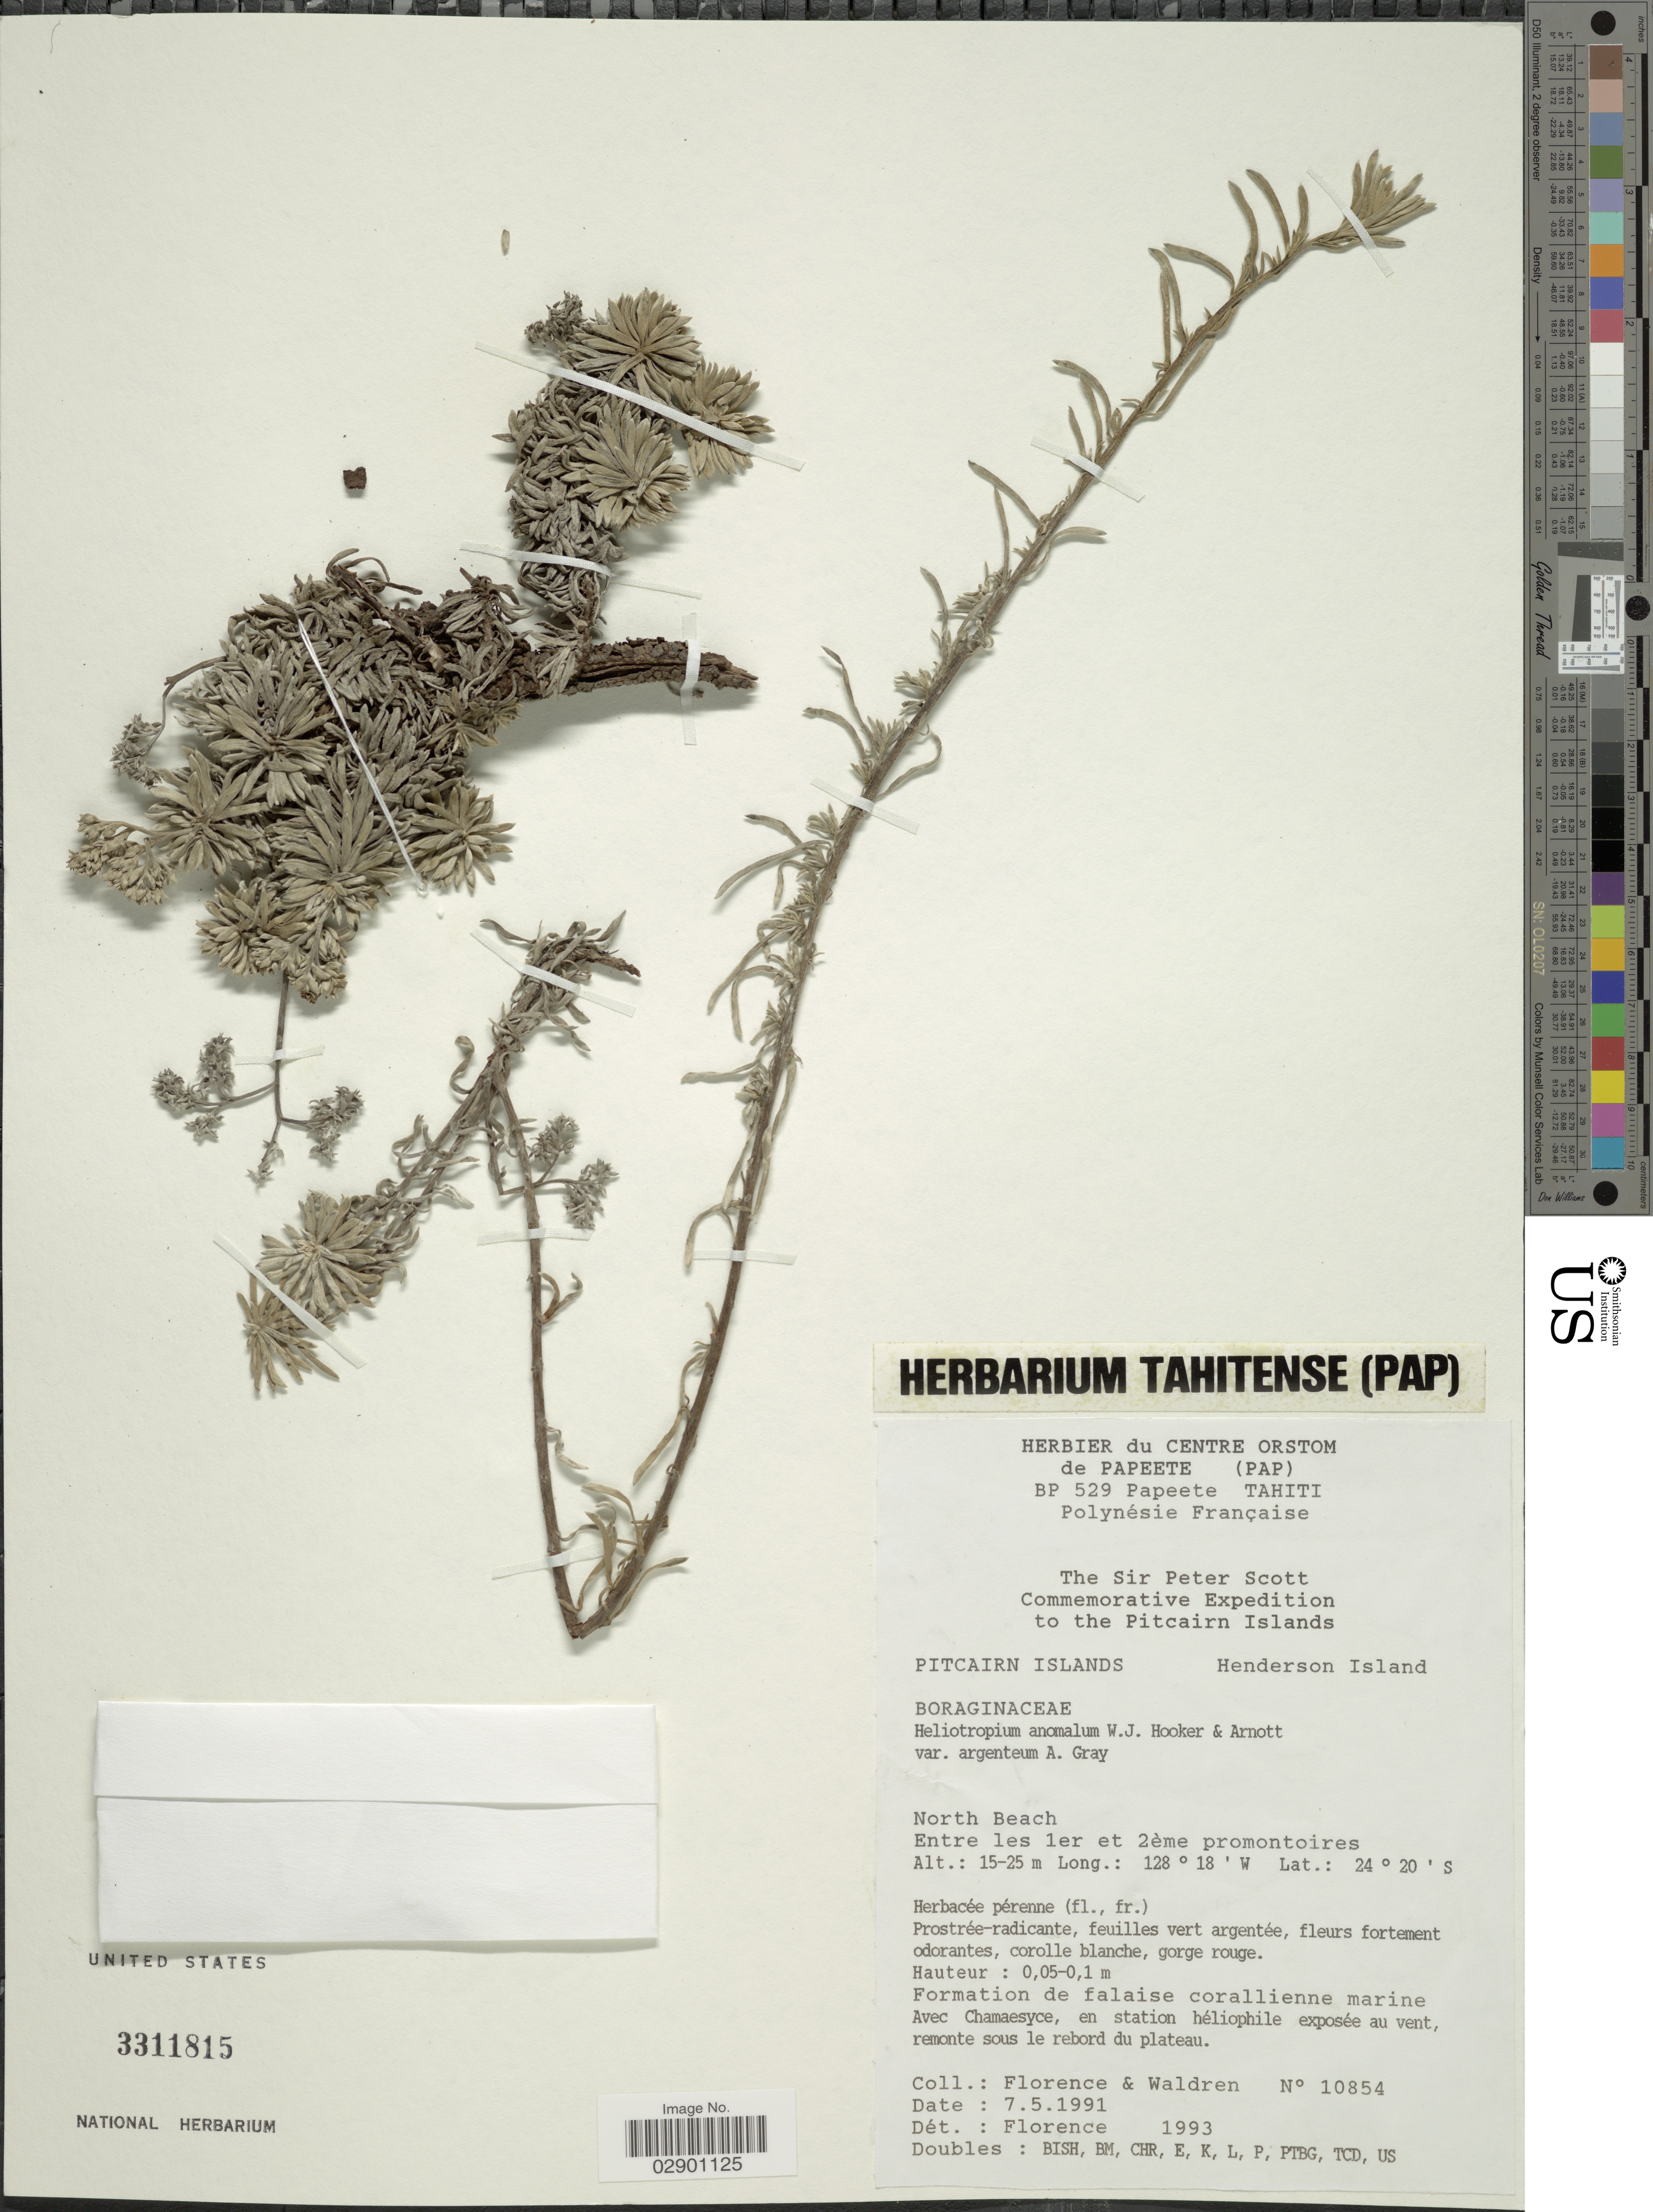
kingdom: Plantae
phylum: Tracheophyta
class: Magnoliopsida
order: Boraginales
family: Heliotropiaceae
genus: Heliotropium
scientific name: Heliotropium anomalum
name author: Hook. & Arn.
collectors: -. Florence & Waldren, --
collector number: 10854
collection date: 1991-05-07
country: Pitcairn Islands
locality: Pitcairn Island. Henderson Island. North Beach.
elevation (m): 15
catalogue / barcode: US 3311815